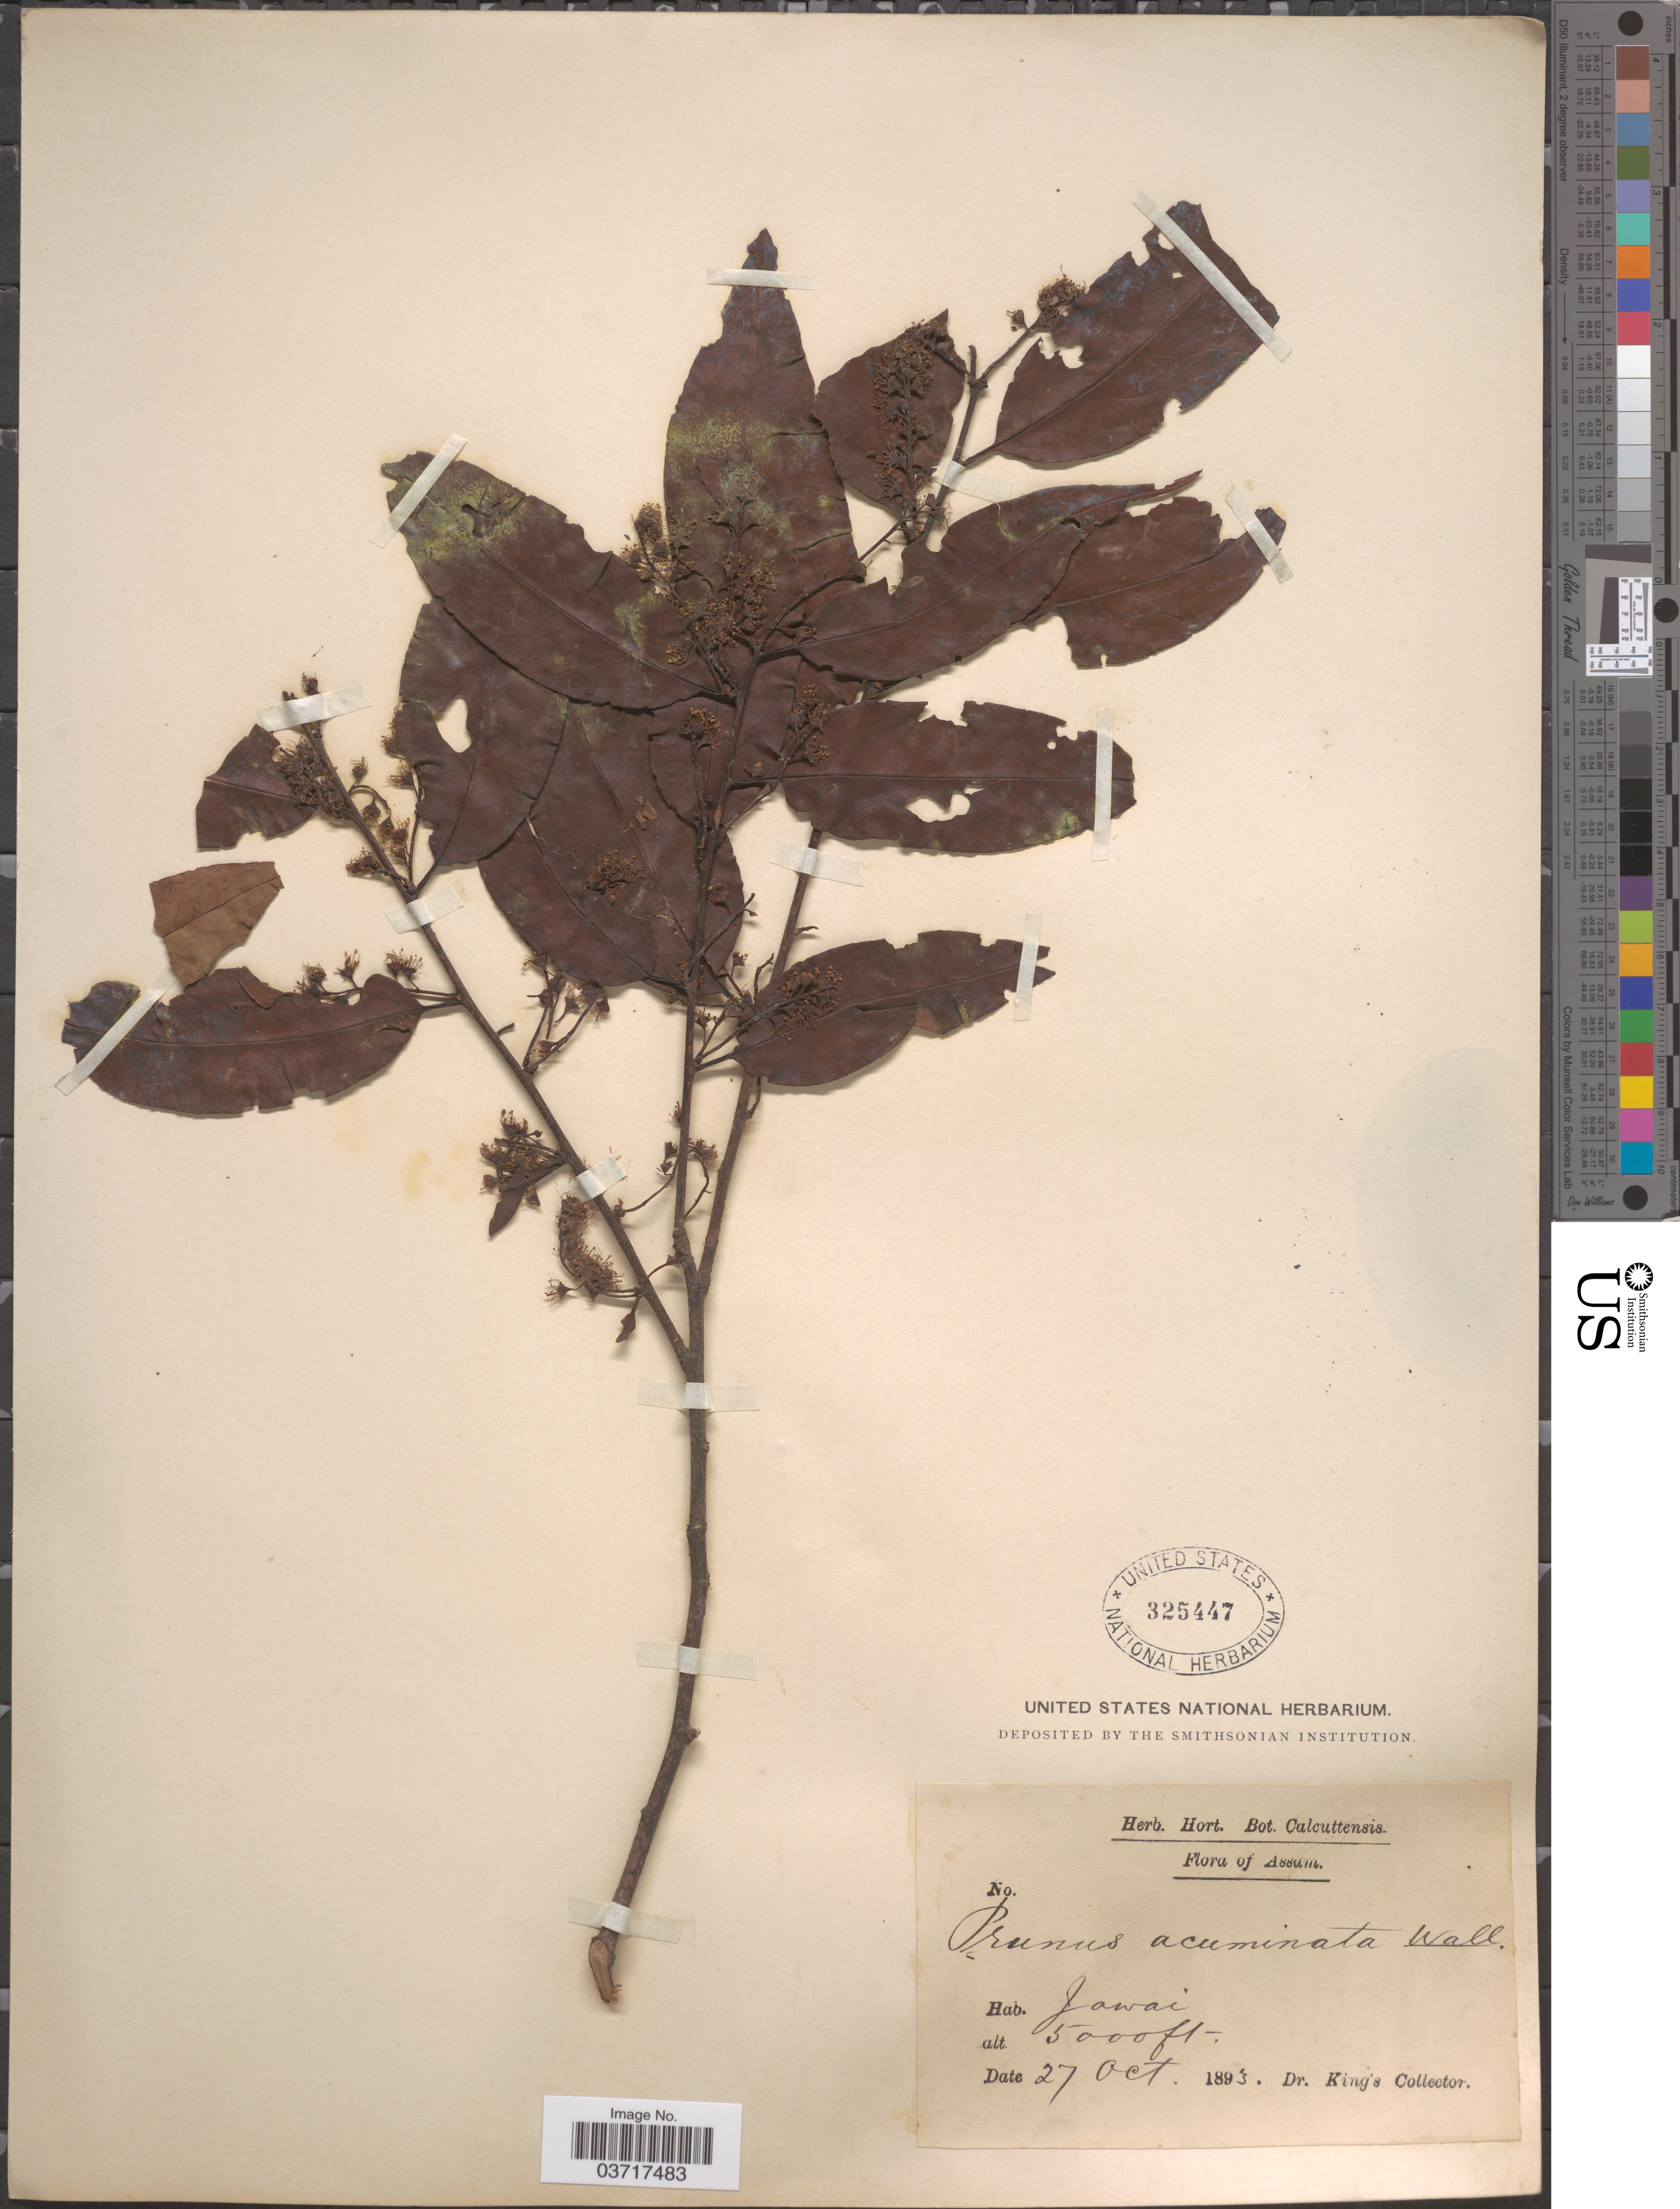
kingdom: Plantae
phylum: Tracheophyta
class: Magnoliopsida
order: Rosales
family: Rosaceae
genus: Prunus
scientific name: Prunus acuminata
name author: Michx.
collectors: G. King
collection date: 1893-10-27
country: India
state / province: Assam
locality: Jawai.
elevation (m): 1524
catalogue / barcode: US 325447